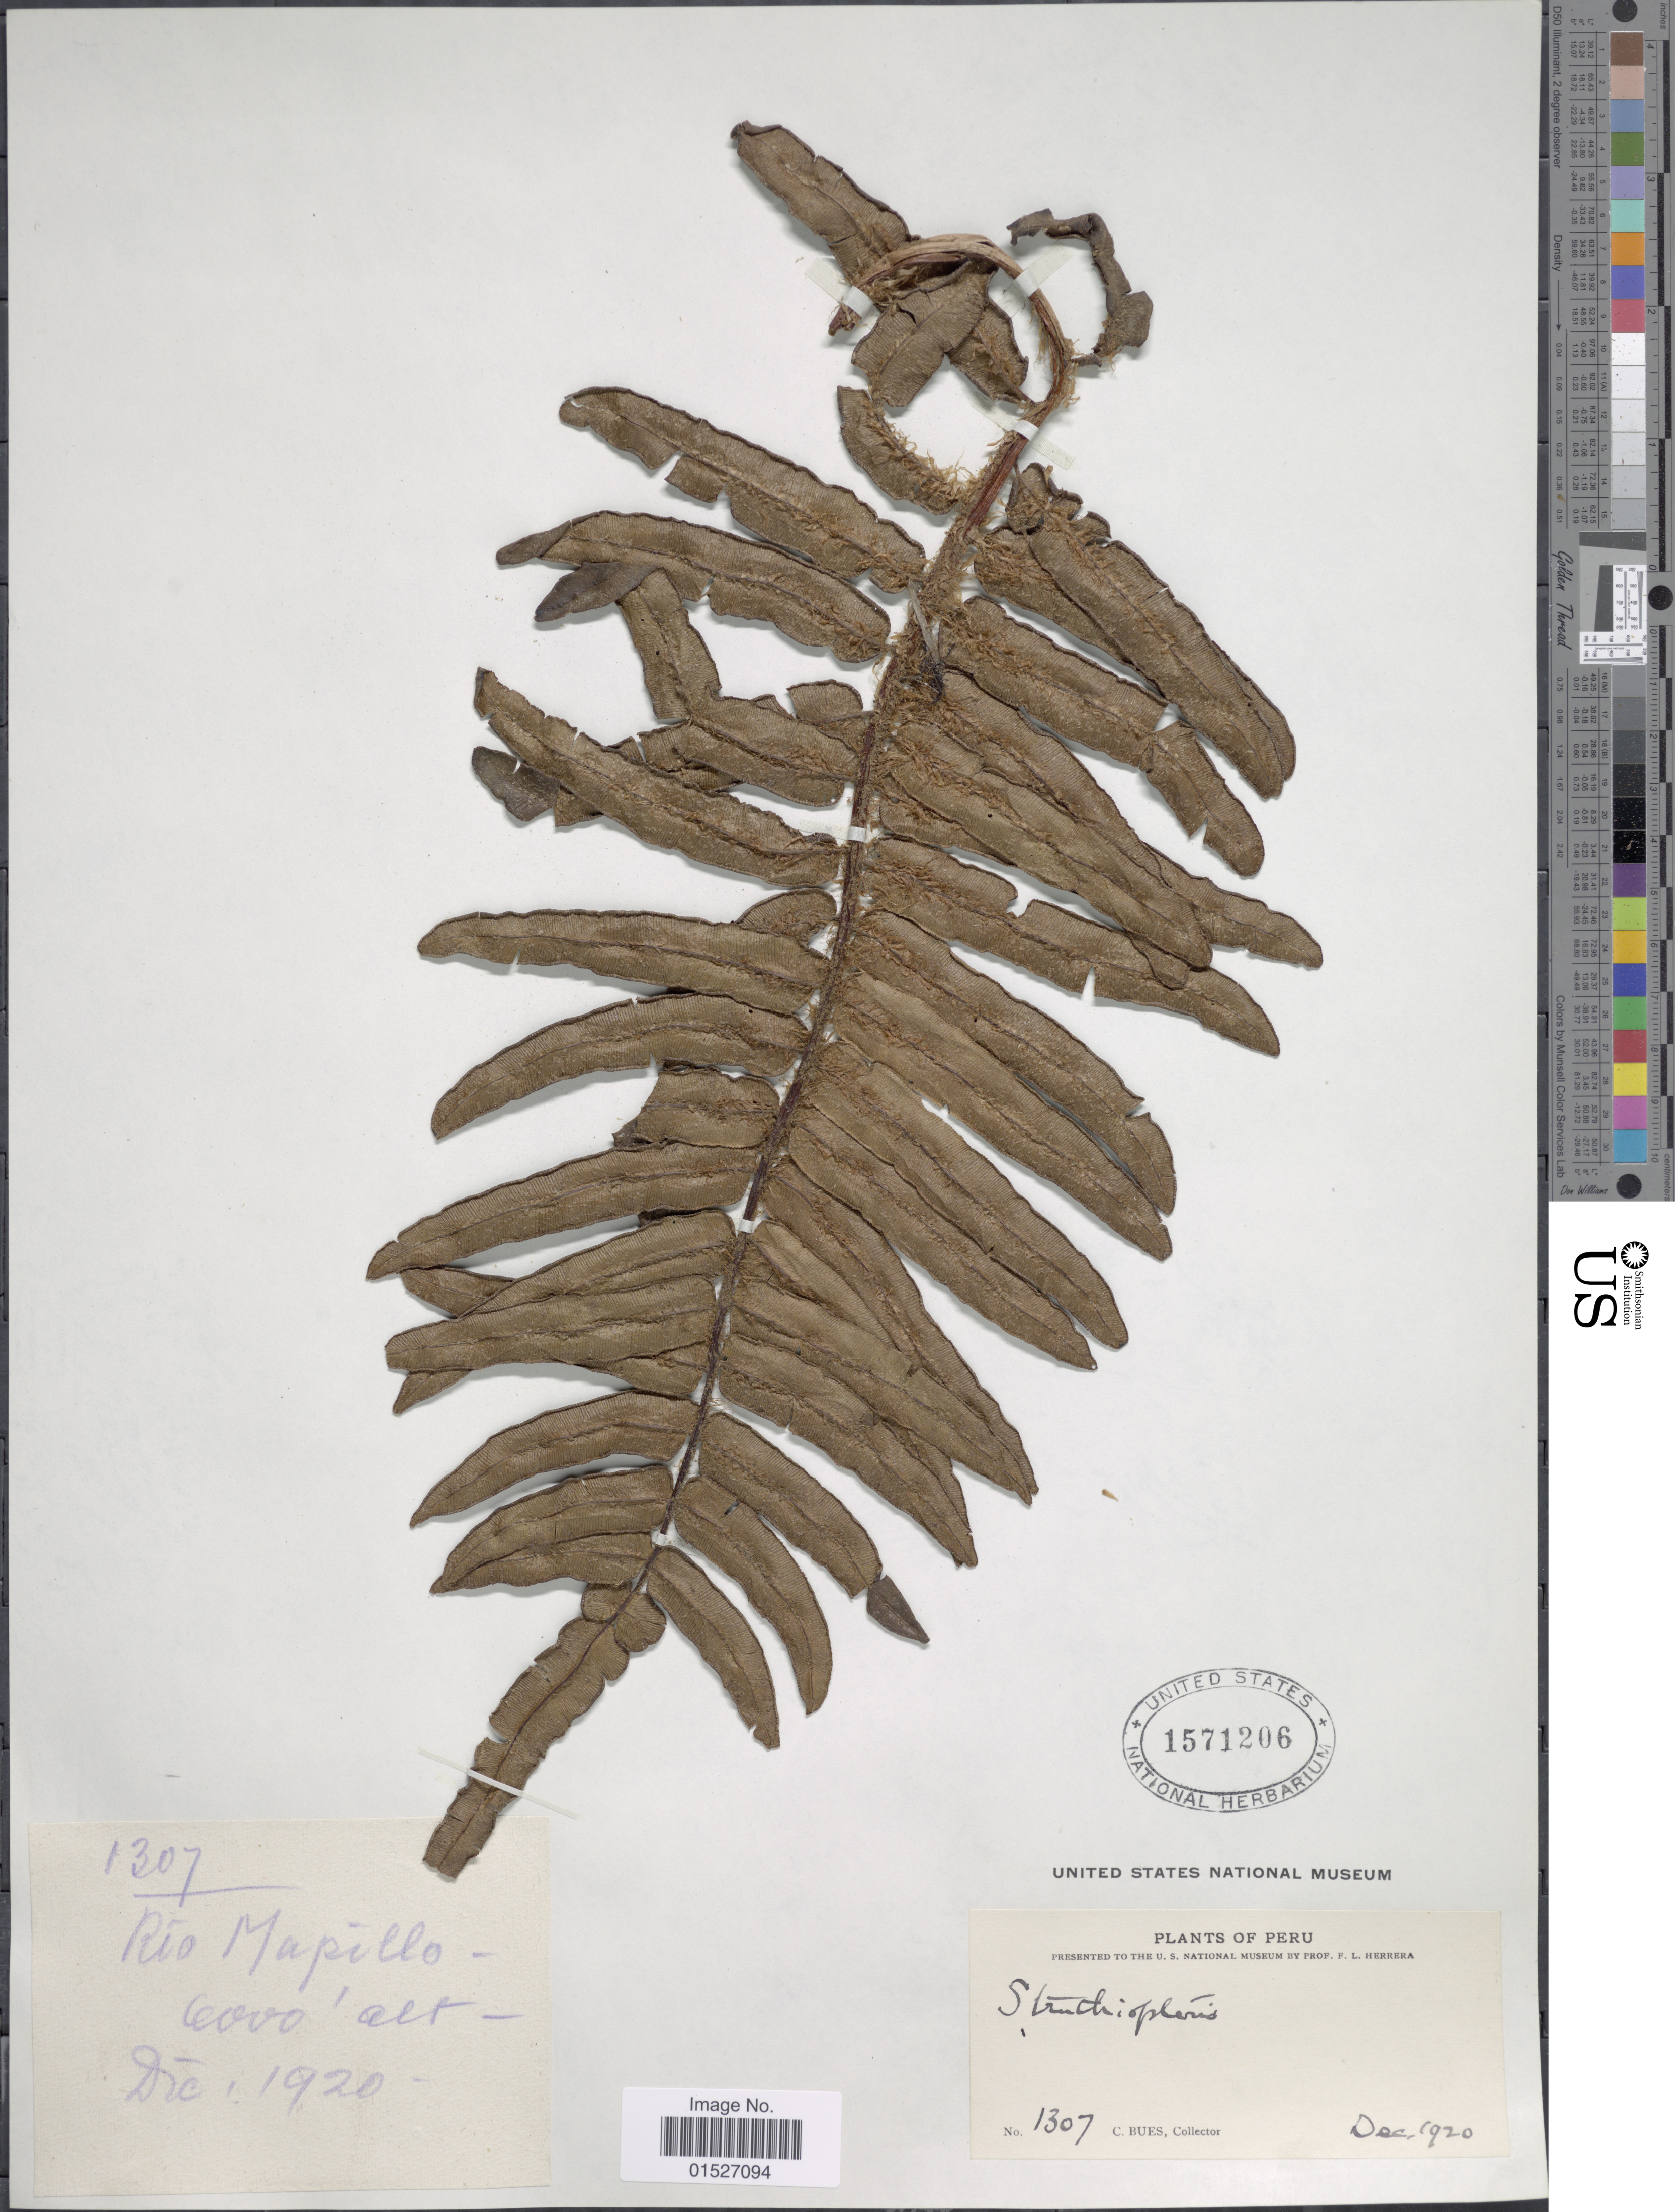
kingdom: Plantae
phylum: Tracheophyta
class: Polypodiopsida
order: Polypodiales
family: Blechnaceae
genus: Blechnum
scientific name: Blechnum sp.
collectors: C. Bues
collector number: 1307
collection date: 1920-12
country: Peru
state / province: Apurímac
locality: Rio Mapillo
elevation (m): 1829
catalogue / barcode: US 1571206